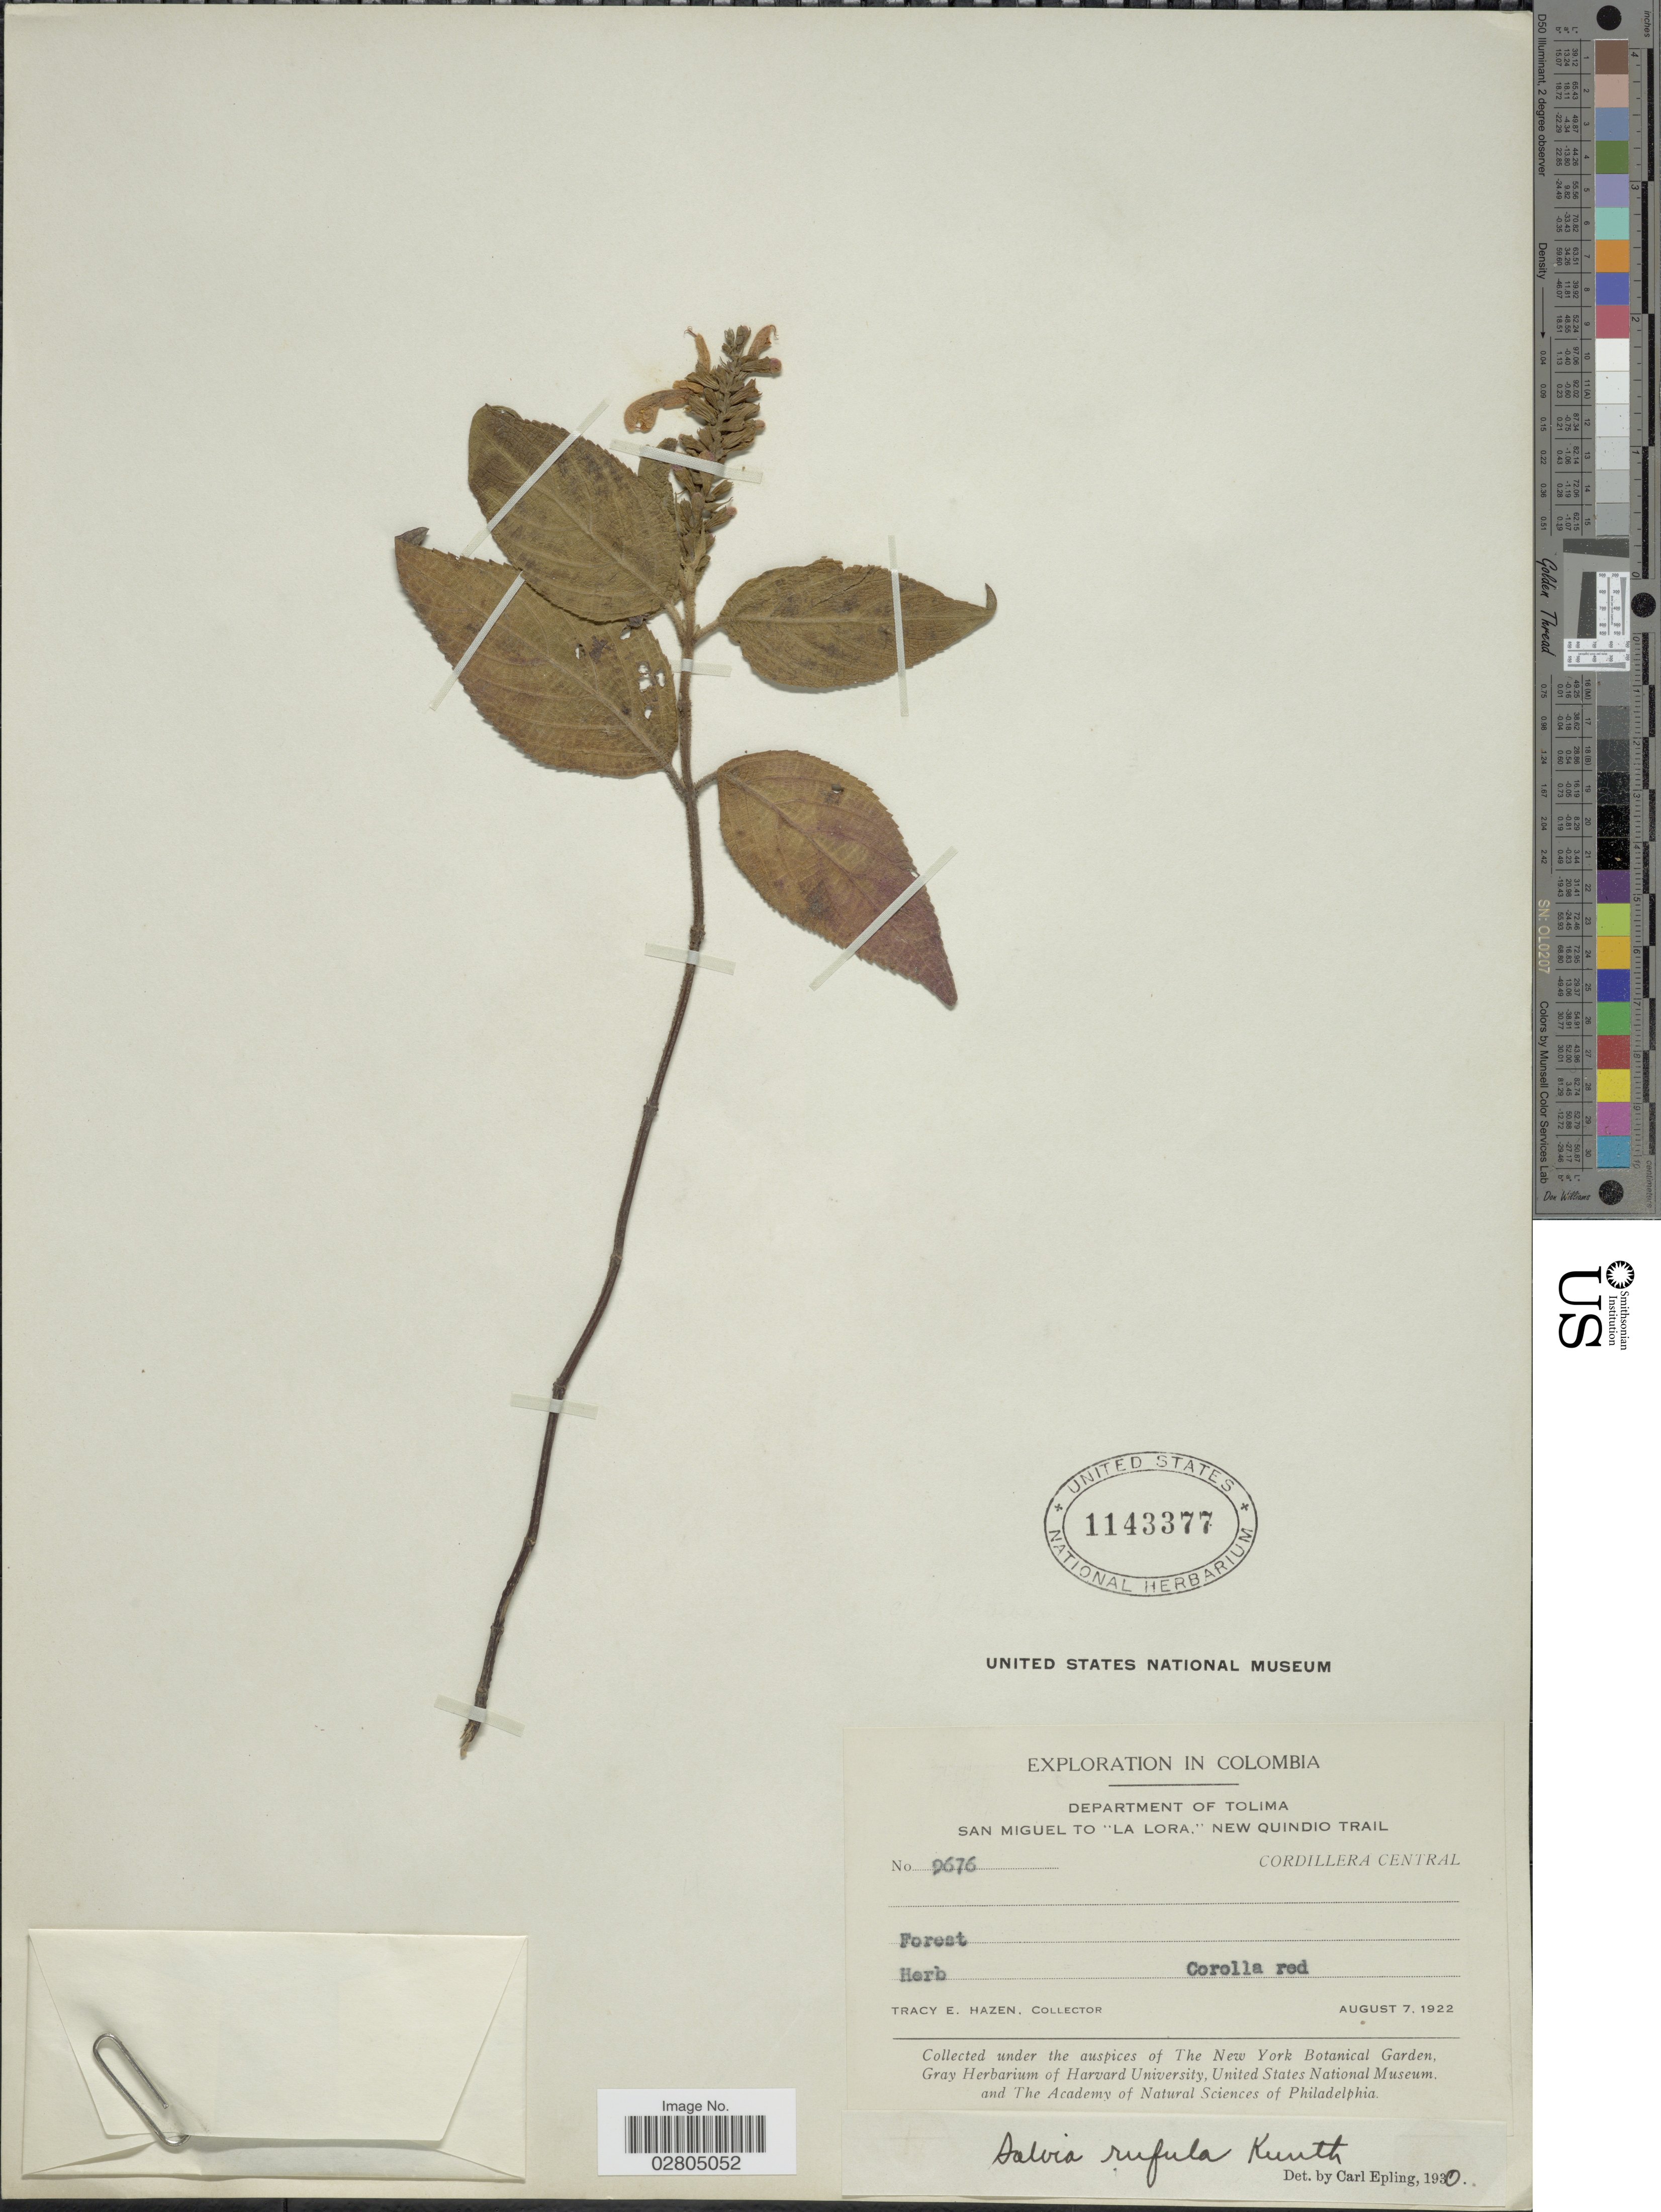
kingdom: Plantae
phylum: Tracheophyta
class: Magnoliopsida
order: Lamiales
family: Lamiaceae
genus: Salvia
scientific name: Salvia rufula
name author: Kunth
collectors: T. E. Hazen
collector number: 9676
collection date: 1922-08-07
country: Colombia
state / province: Tolima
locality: Department of Tolima, San Miguel to "La Lora" New Quindio Trail, Cordillera Central.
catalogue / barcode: US 1143377